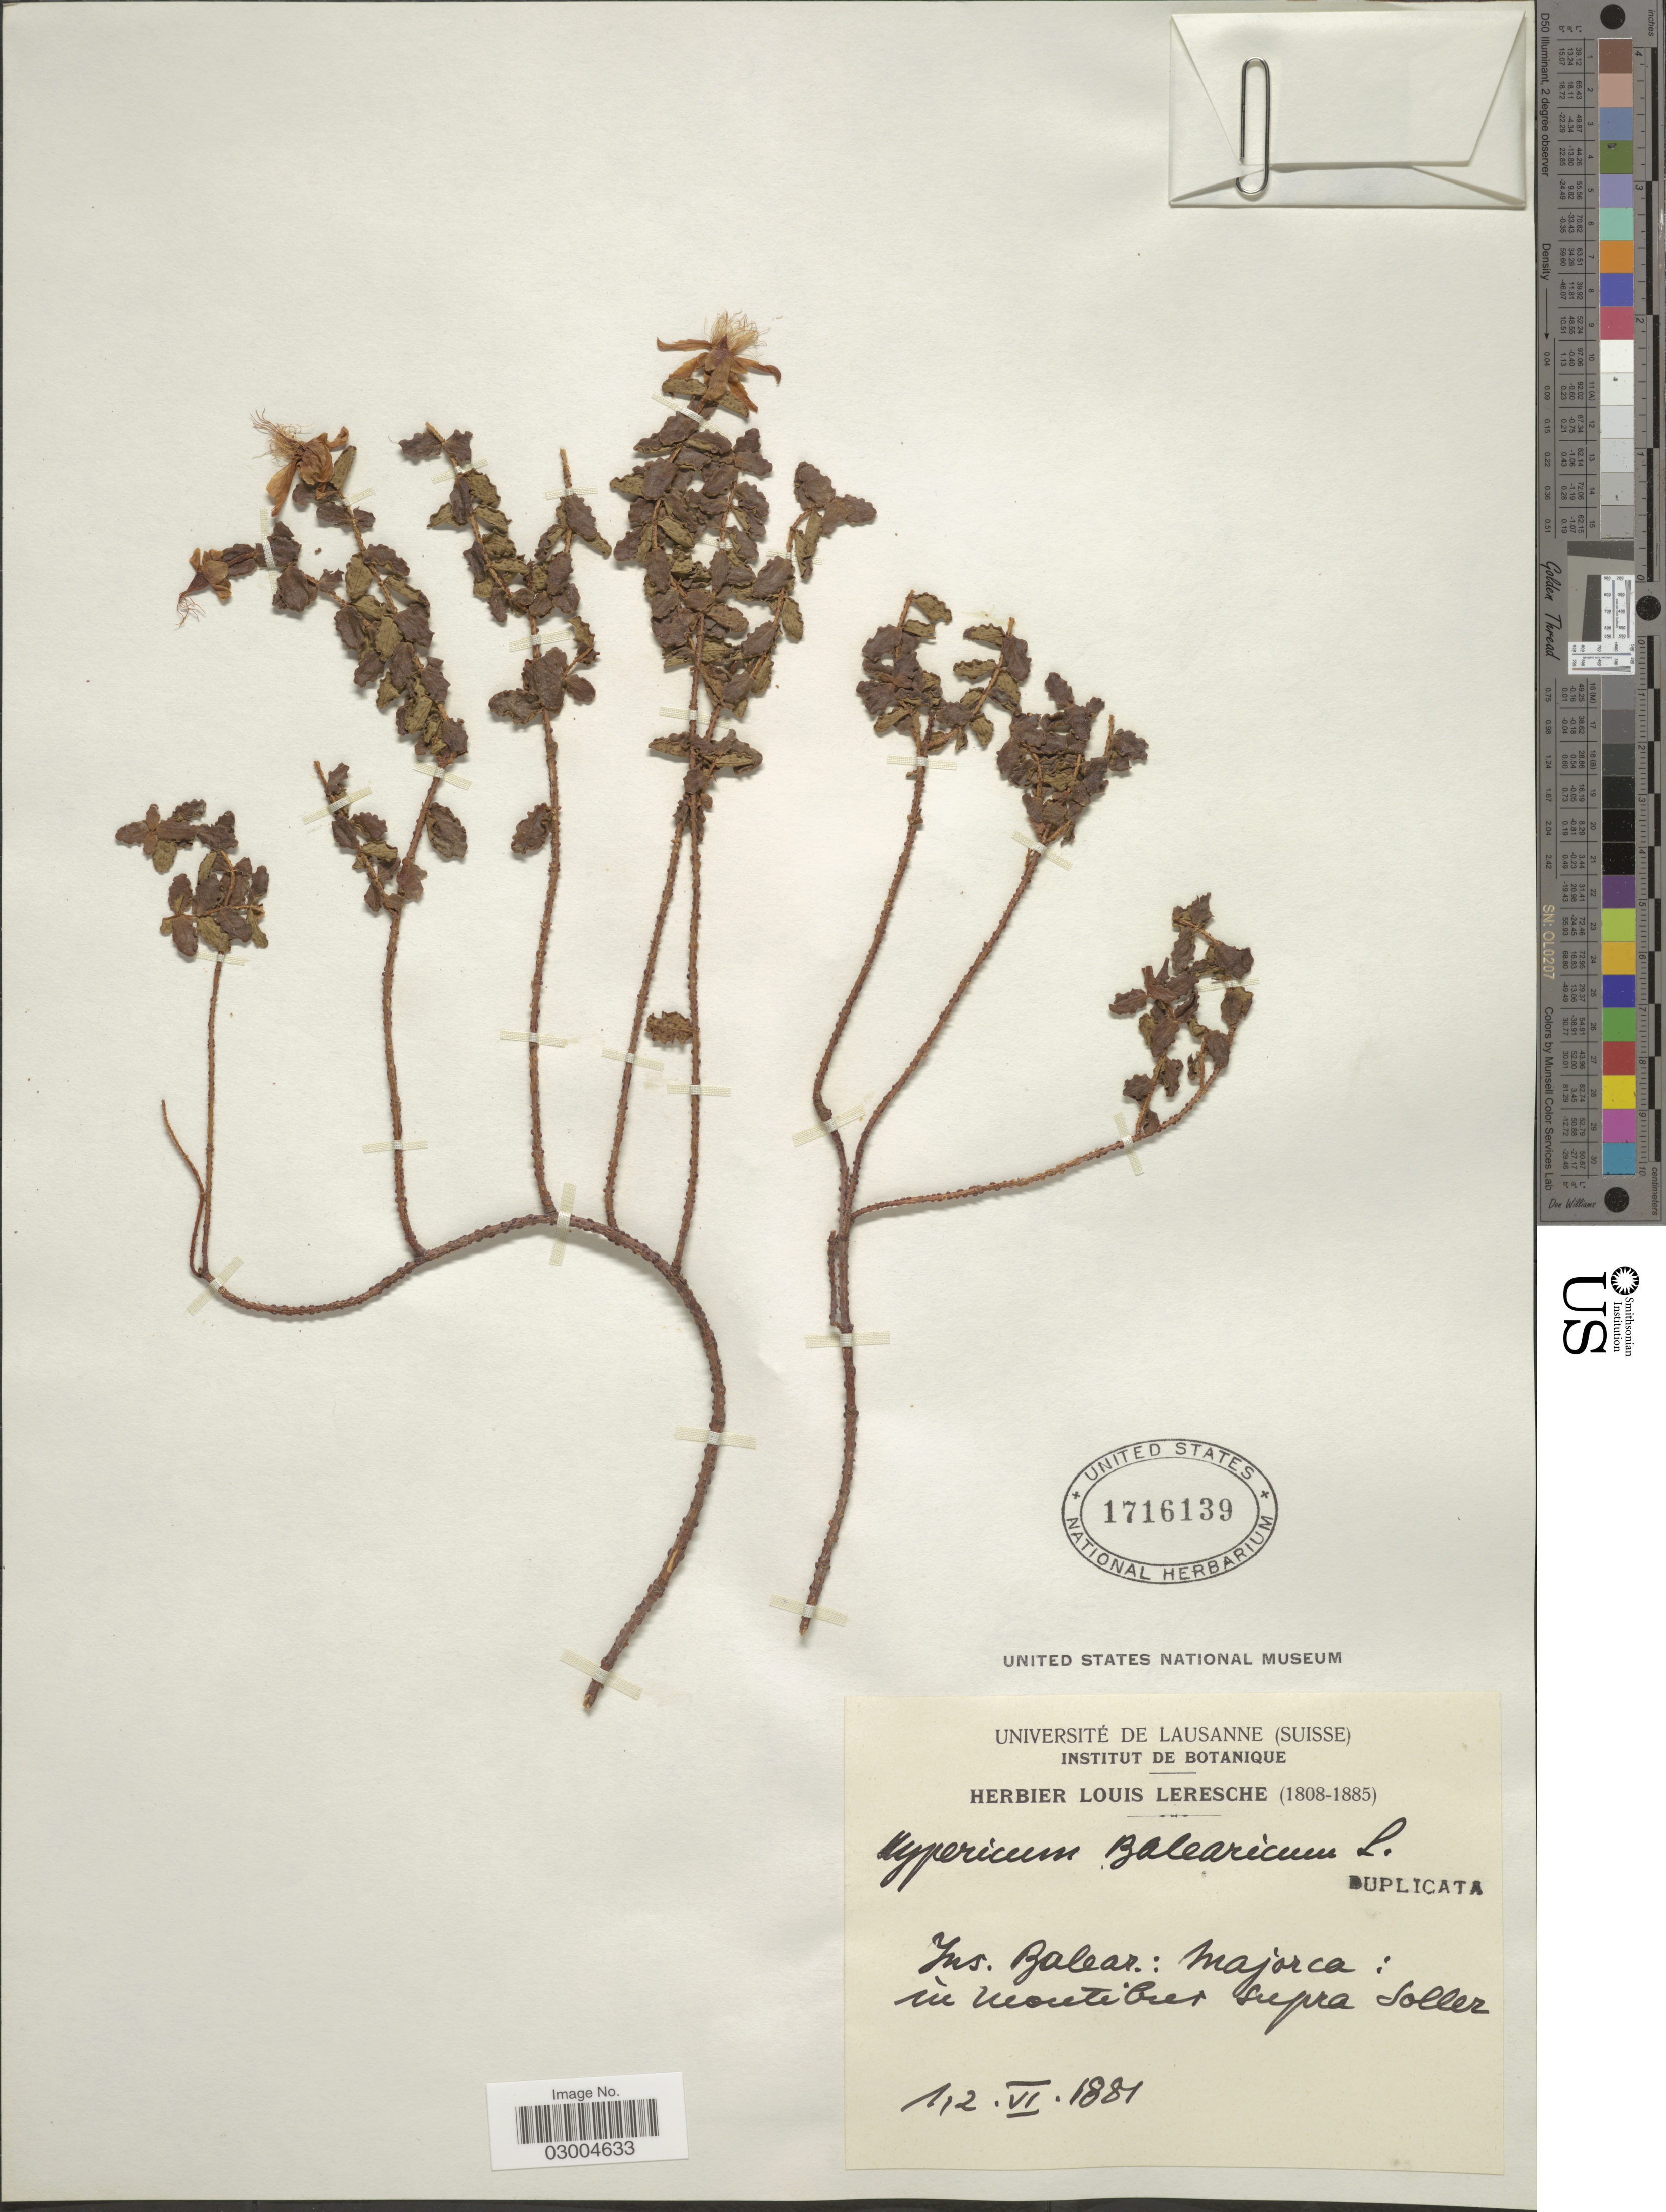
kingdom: Plantae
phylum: Tracheophyta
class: Magnoliopsida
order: Malpighiales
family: Hypericaceae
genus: Hypericum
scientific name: Hypericum balearicum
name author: L.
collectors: L. Leresche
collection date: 1881-06-12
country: Spain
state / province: Islas Baleares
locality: Ins. Balear.: Majorca: in montibus supra Soller.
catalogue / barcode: US 1716139